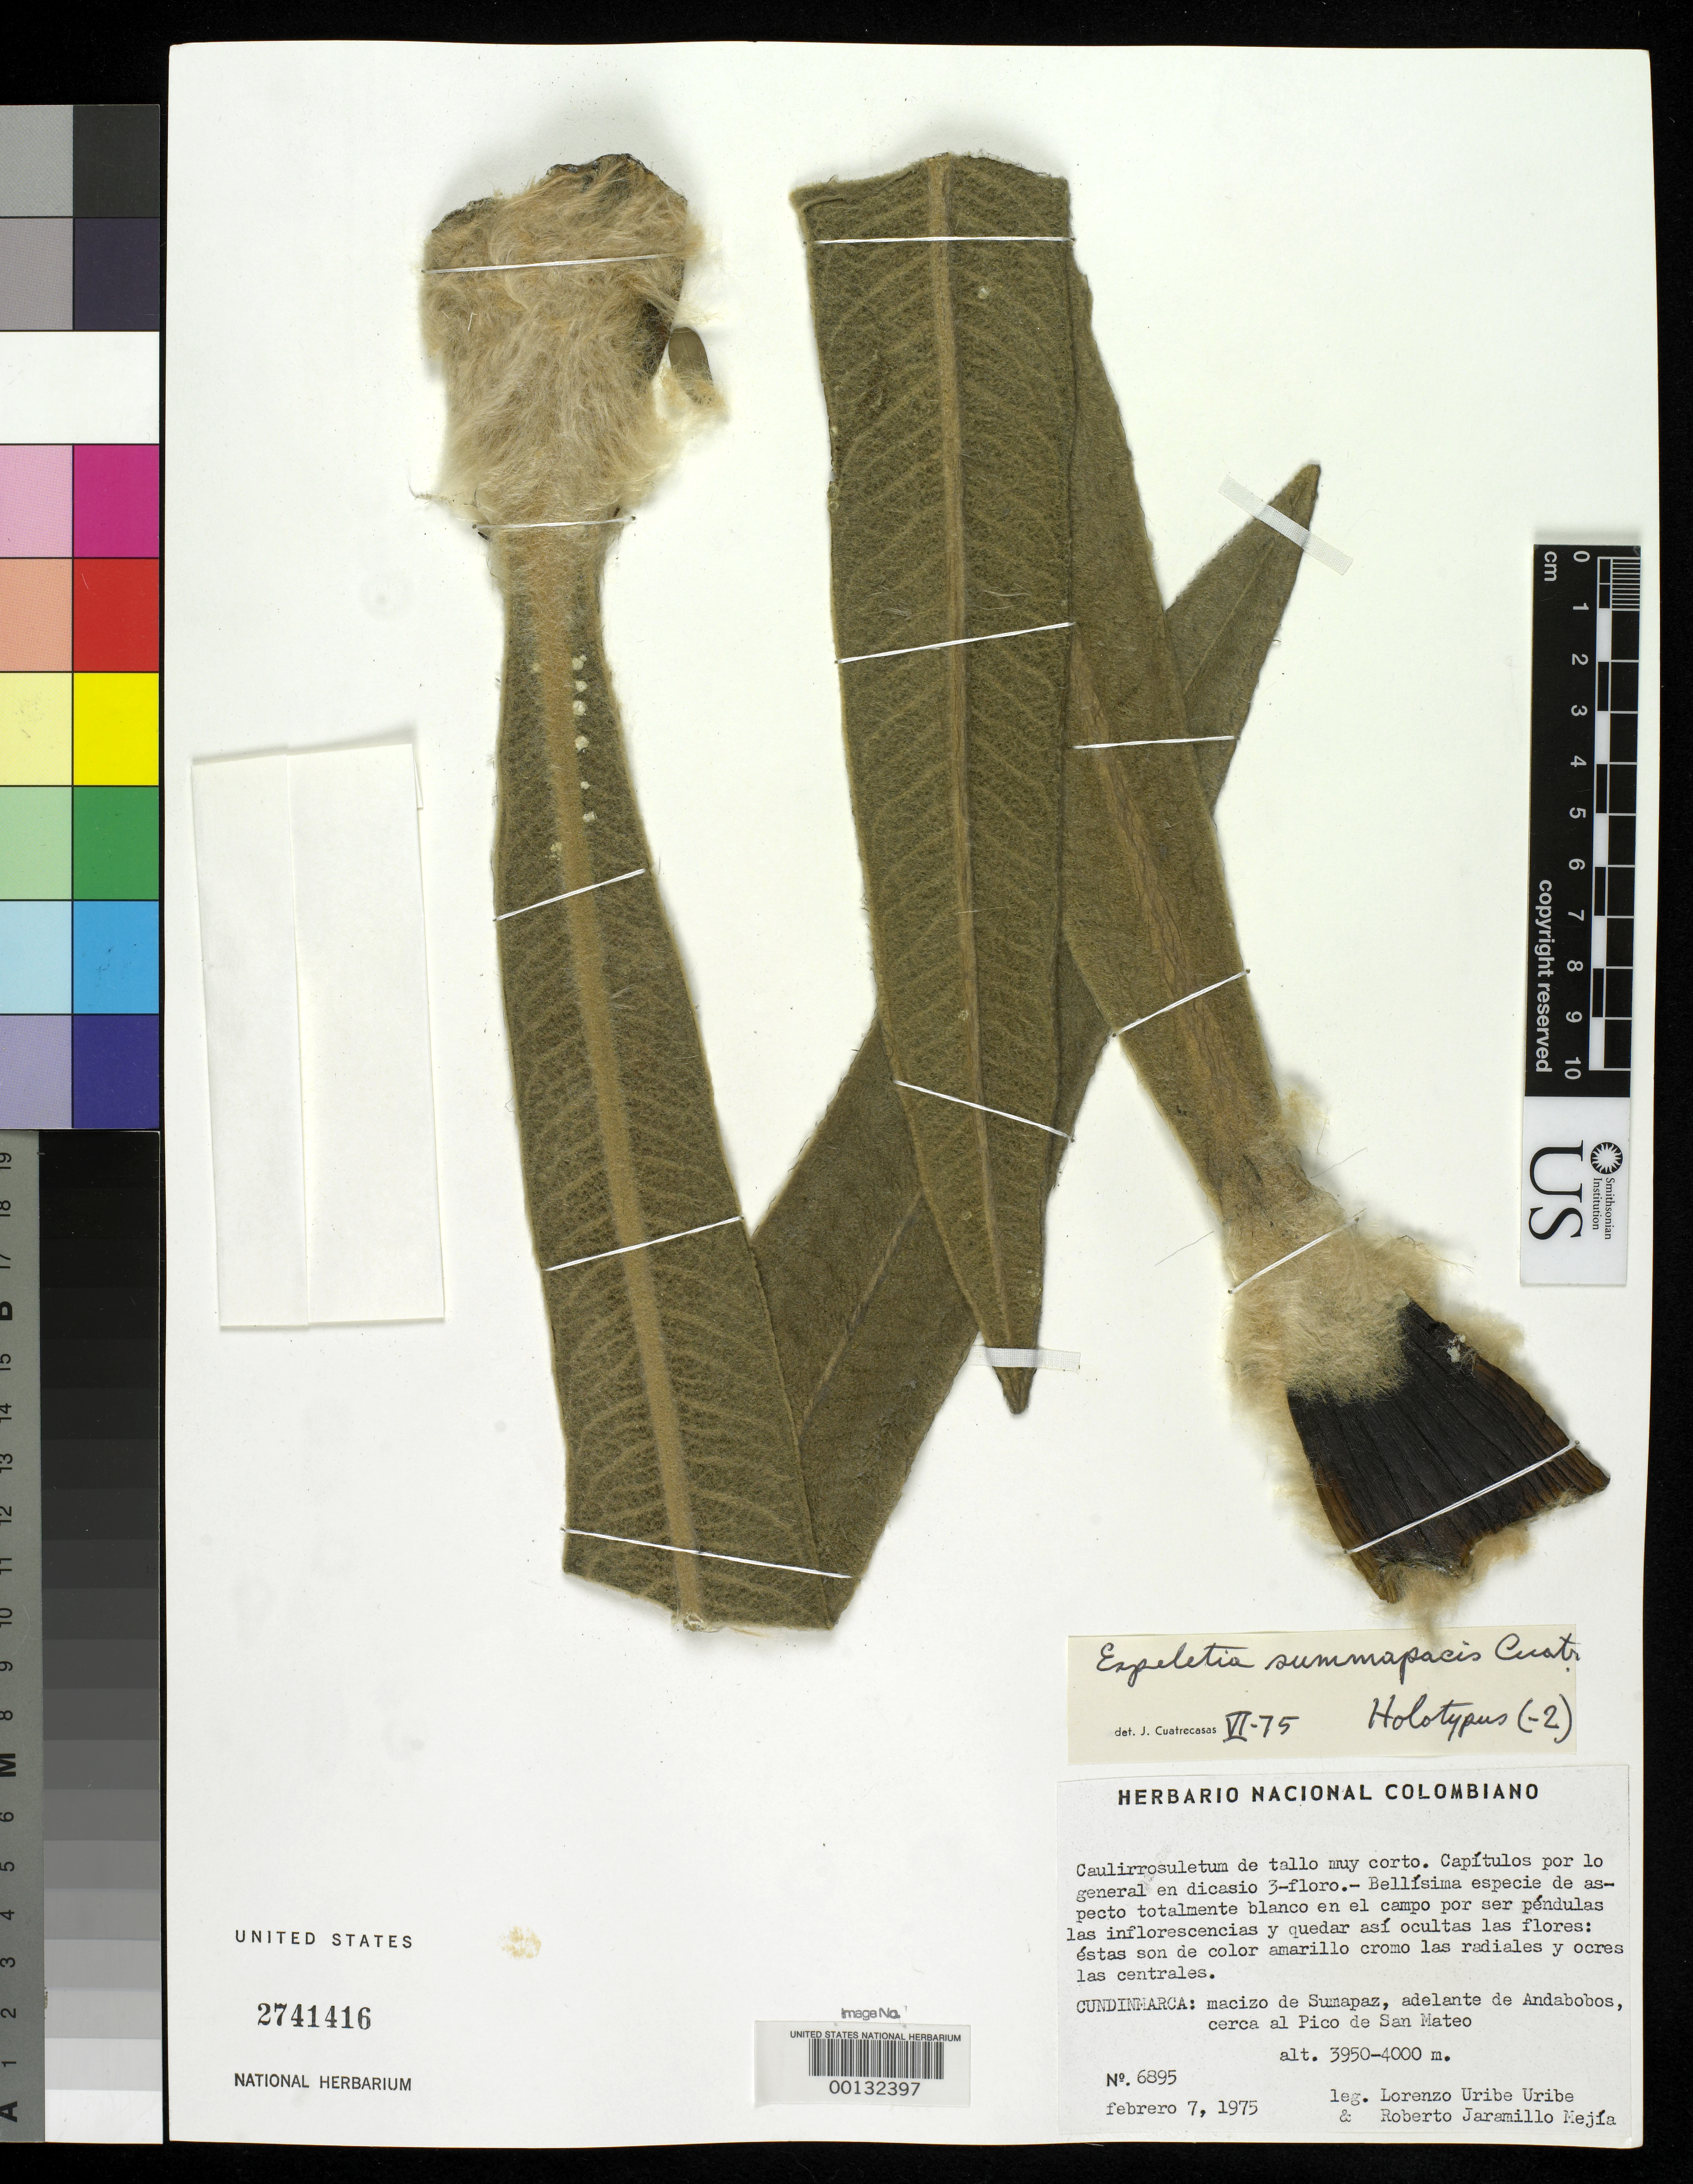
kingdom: Plantae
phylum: Tracheophyta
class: Magnoliopsida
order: Asterales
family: Asteraceae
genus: Espeletia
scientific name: Espeletia summapacis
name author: Cuatrec.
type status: Holotype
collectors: L. Uribe & R. Jaramillo M.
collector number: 6895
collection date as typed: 07 Feb 1975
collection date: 1975-02-07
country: Colombia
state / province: Cundinamarca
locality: Macizo de Sumapaz, Adelante de Andabobos, Cerca al Pico de San Mateo. [Macizo de Sumapaz, in front of Andabobos, near Pico de San Mateo.]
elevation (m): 3950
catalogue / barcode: US 2741416